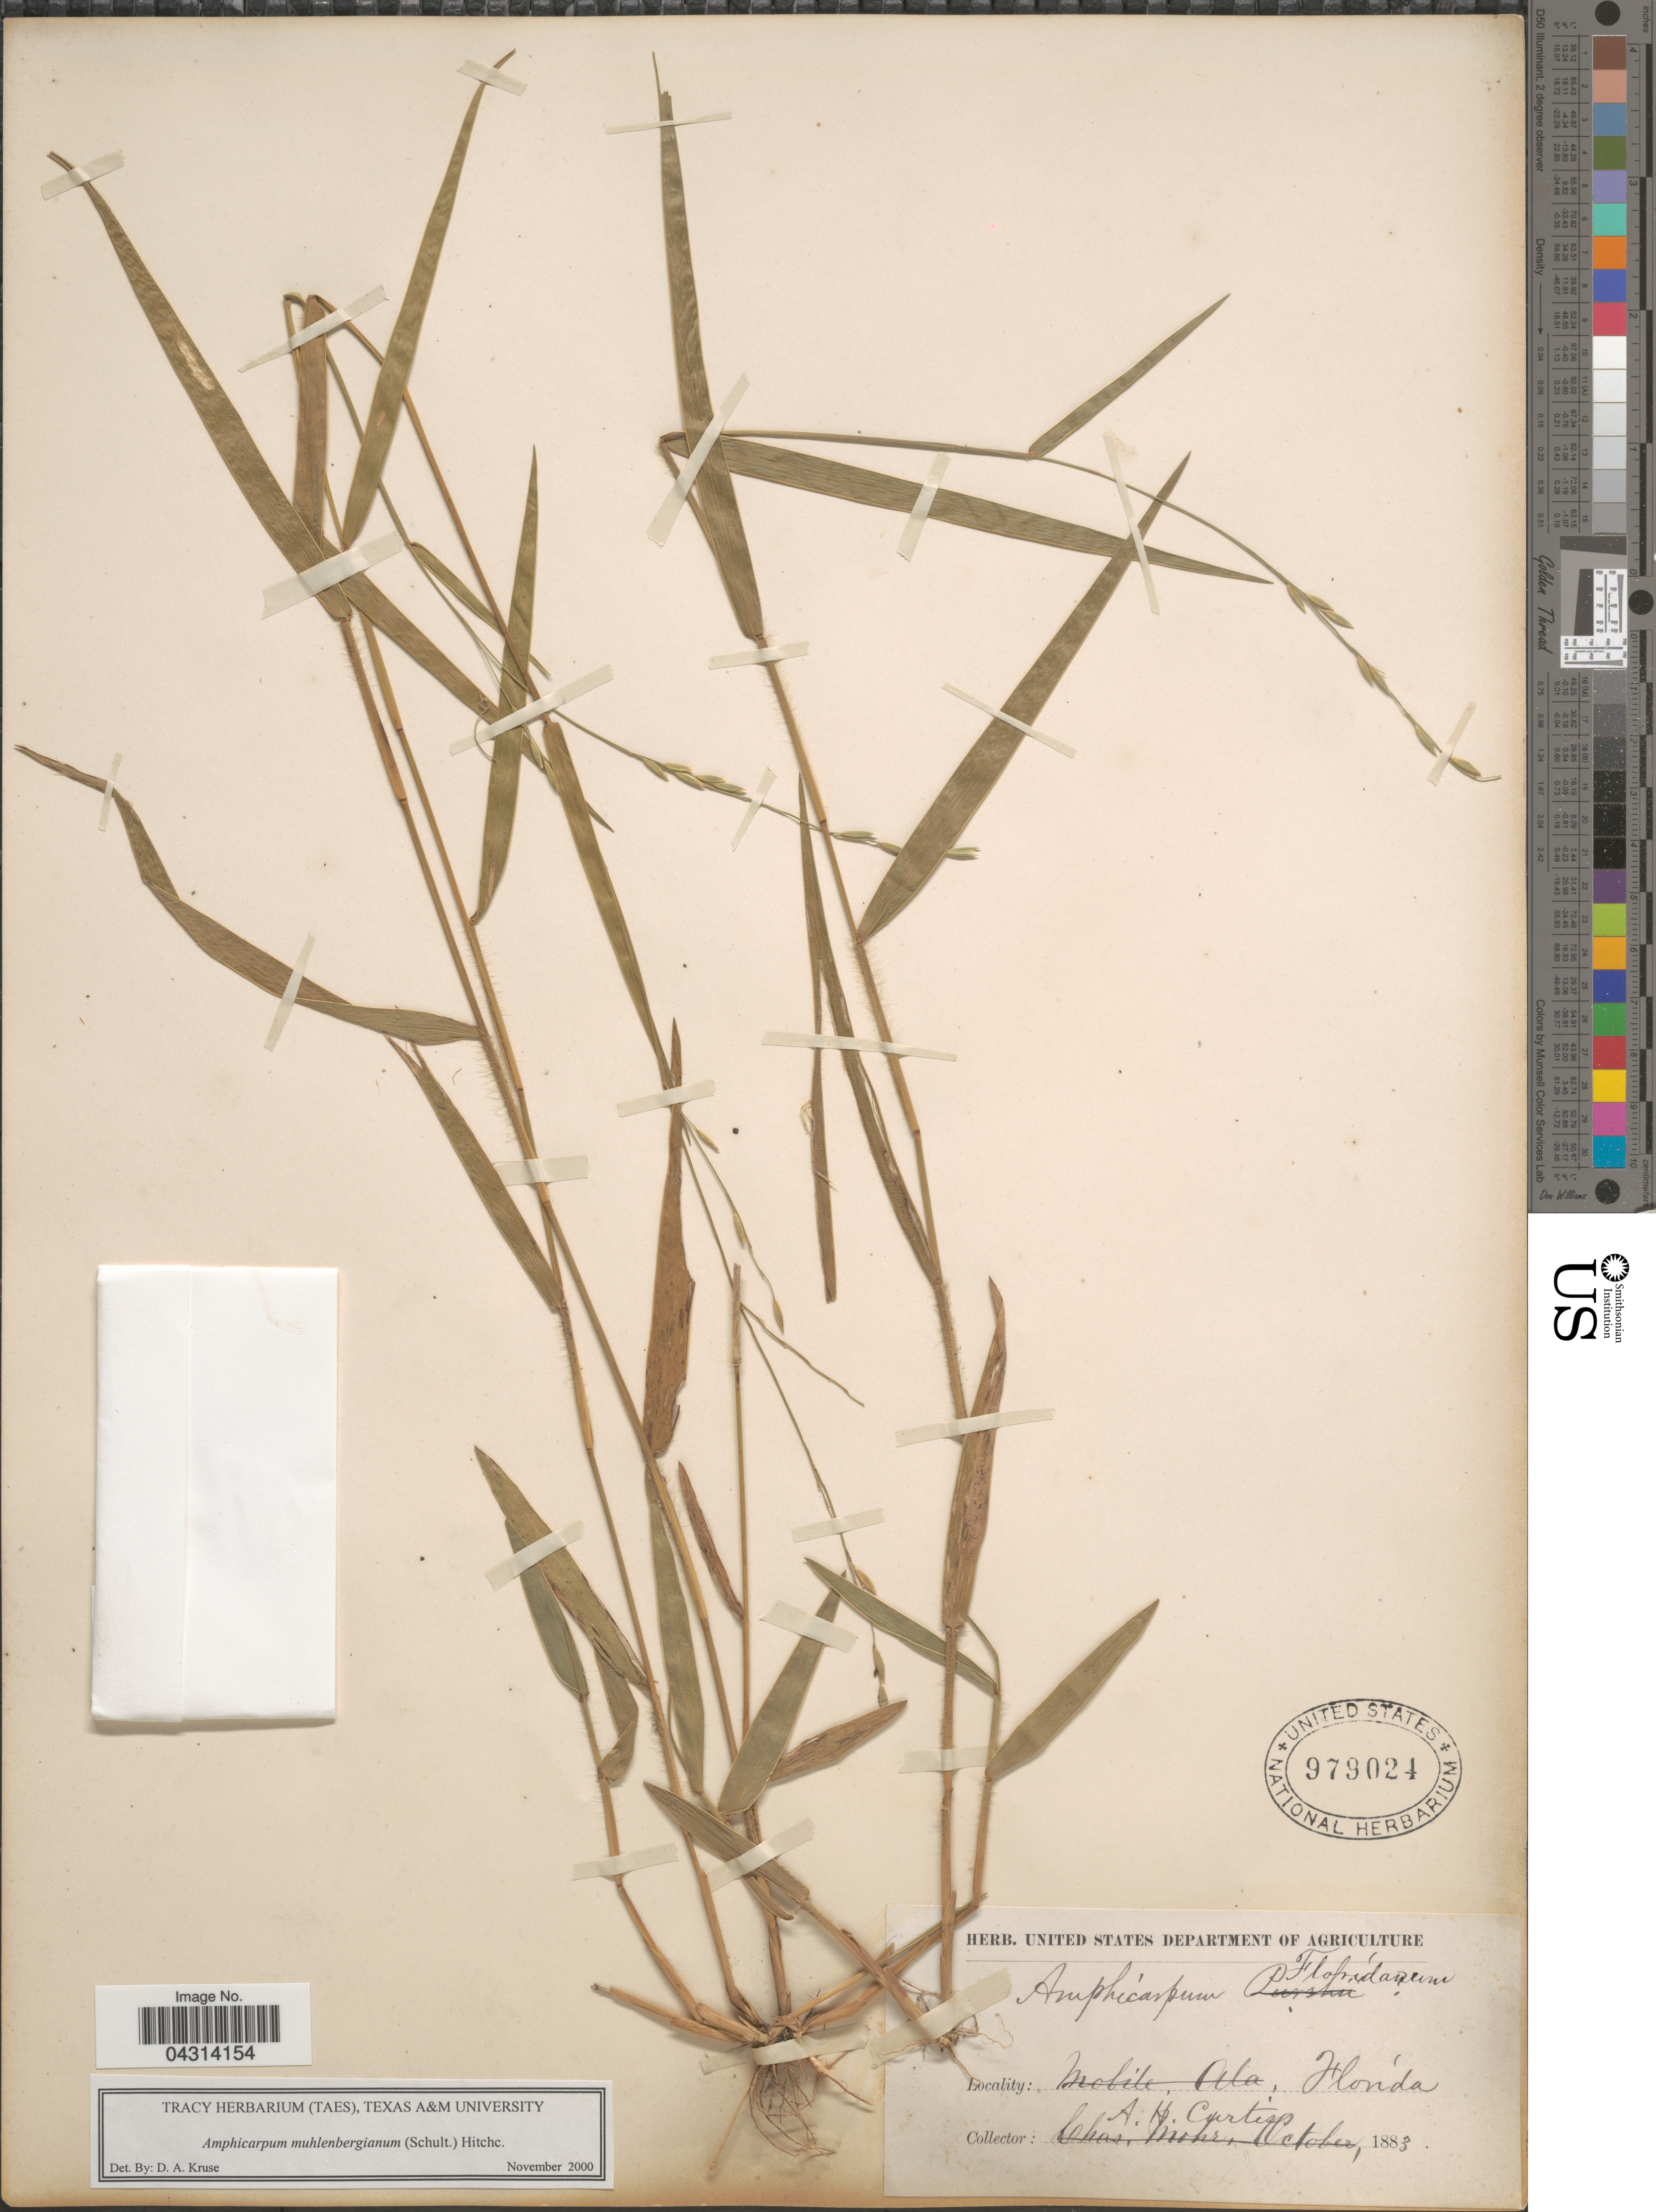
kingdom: Plantae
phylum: Tracheophyta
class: Liliopsida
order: Poales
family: Poaceae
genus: Amphicarpum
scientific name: Amphicarpum muhlenbergianum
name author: (Schult.) Hitchc.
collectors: A. H. Curtiss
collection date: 1883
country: United States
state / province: Florida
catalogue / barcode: US 979024